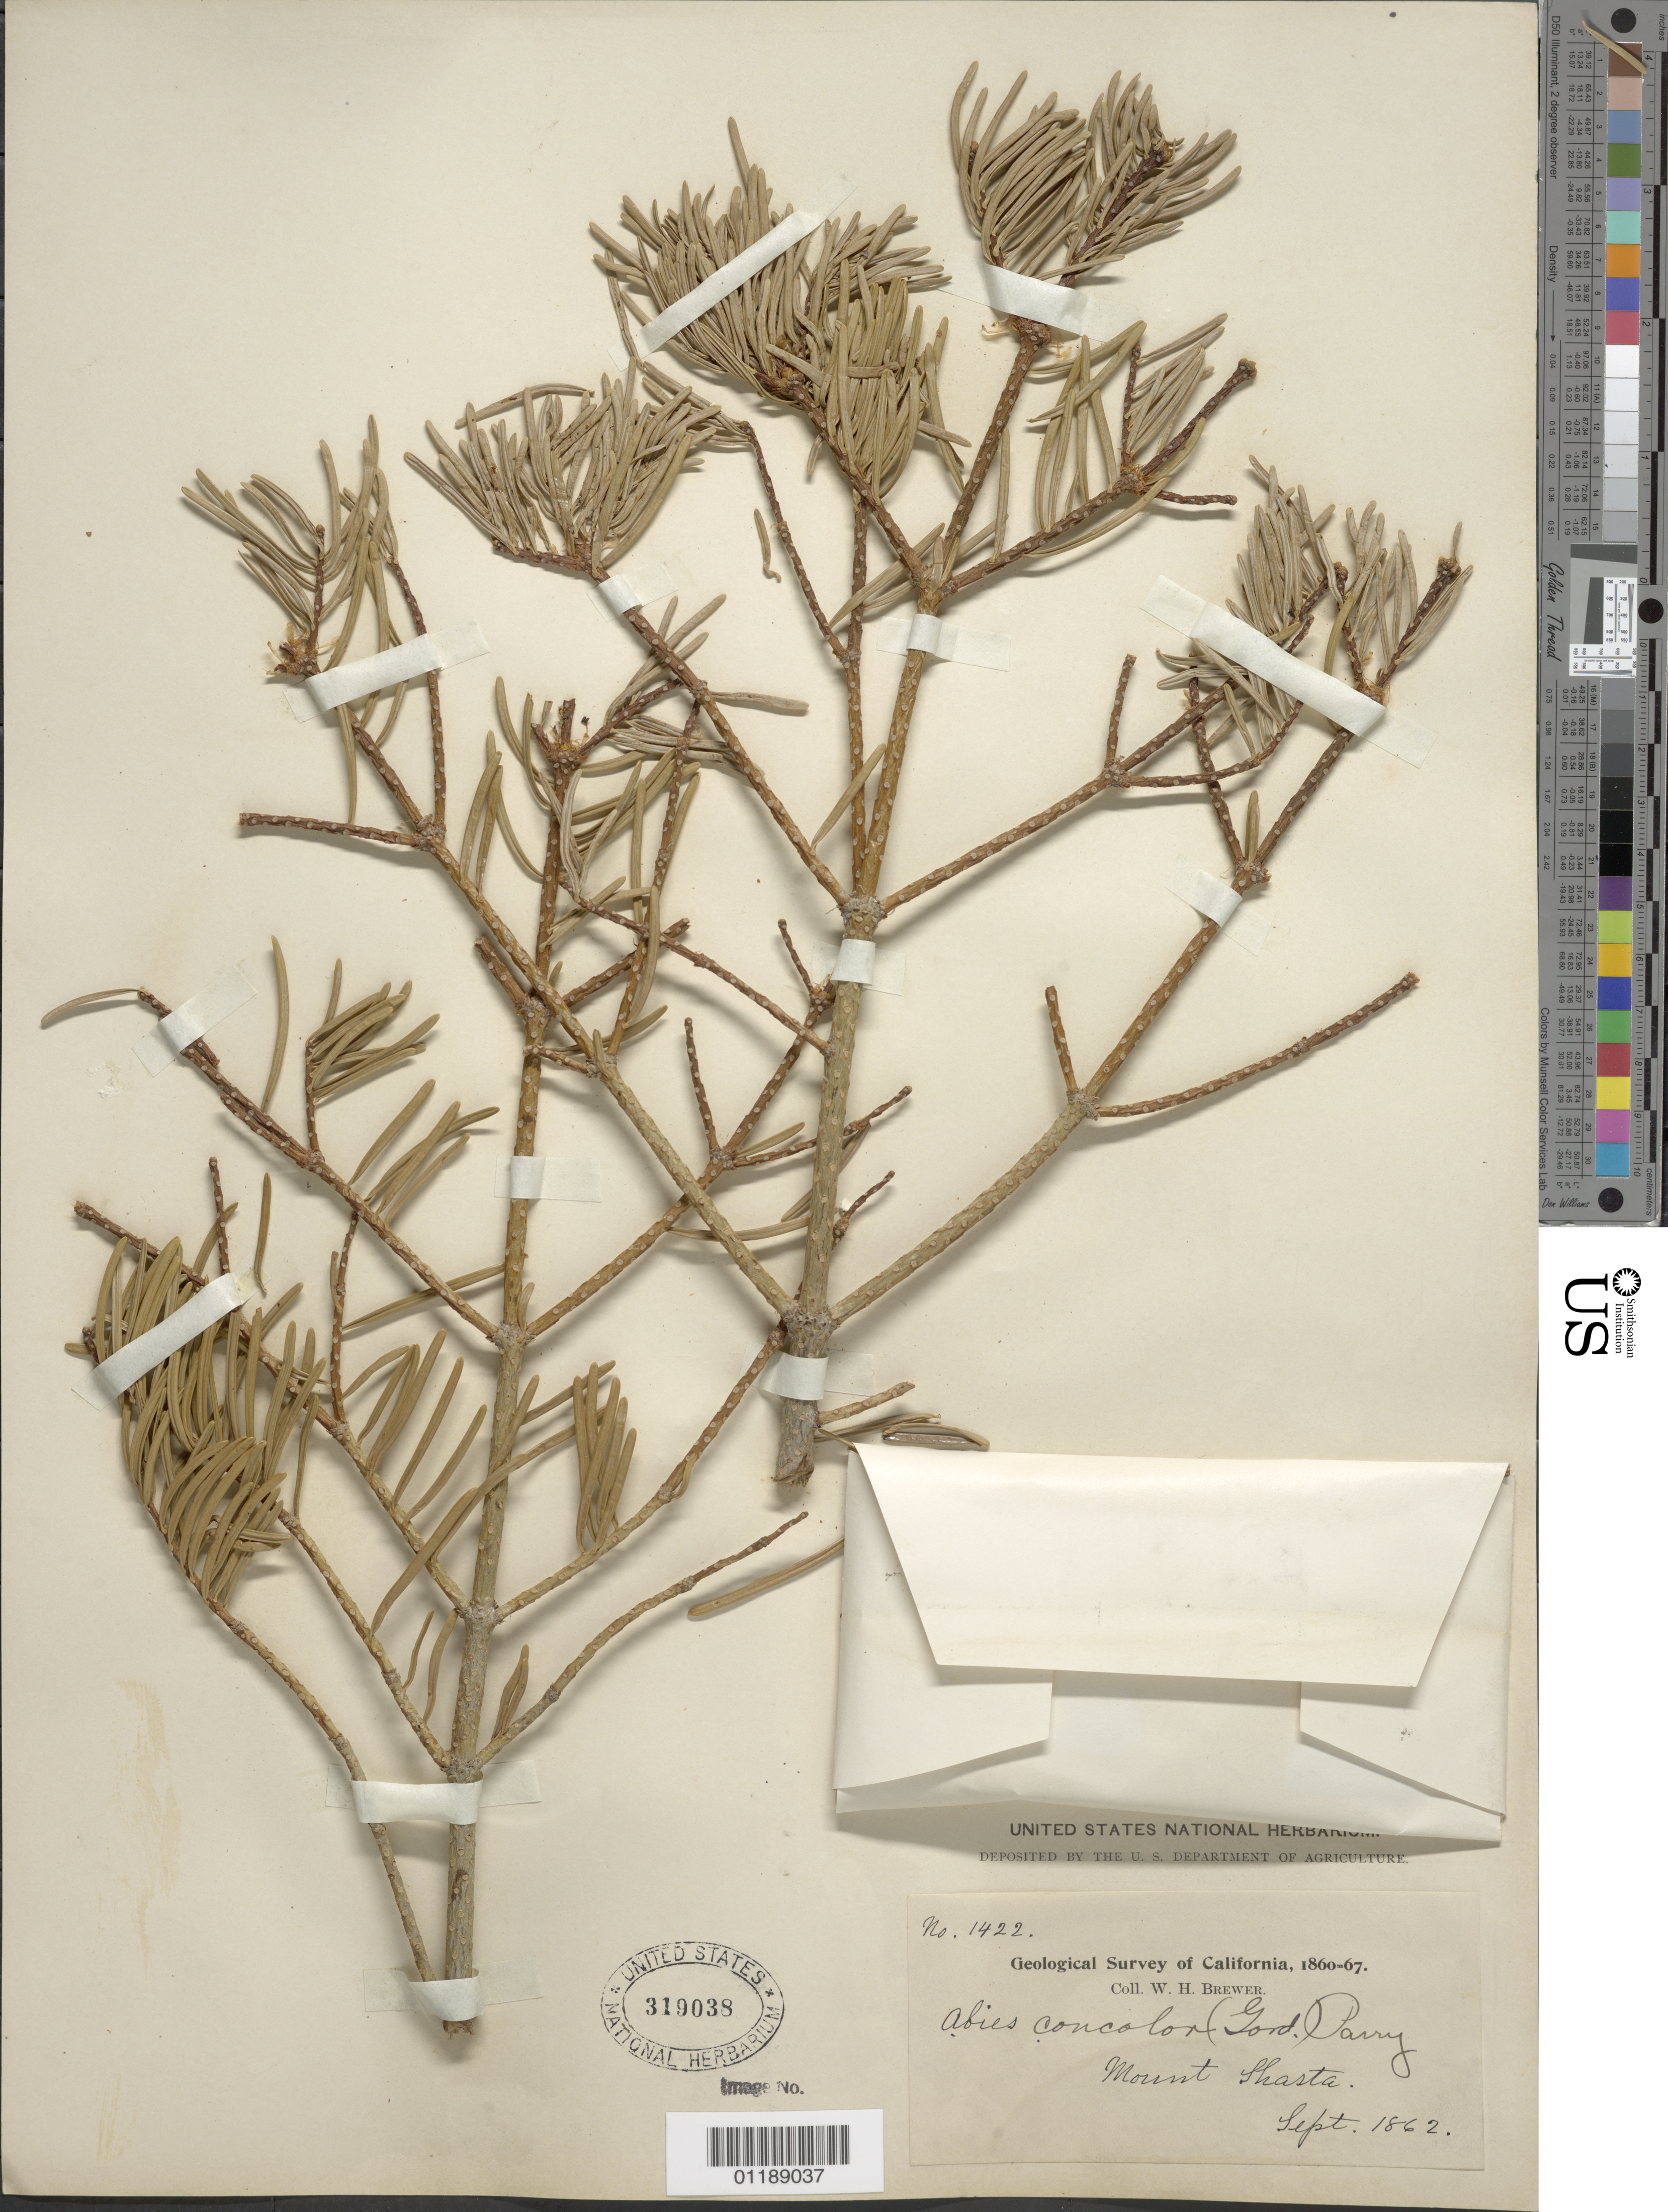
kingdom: Plantae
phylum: Tracheophyta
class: Pinopsida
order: Pinales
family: Pinaceae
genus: Abies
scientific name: Abies concolor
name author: (Gordon & Glend.) Lindl. ex Hildebr.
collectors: W. H. Brewer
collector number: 1422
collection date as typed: Sep 1862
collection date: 1862-09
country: United States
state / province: California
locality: Mt. Shasta.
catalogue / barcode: US 319038